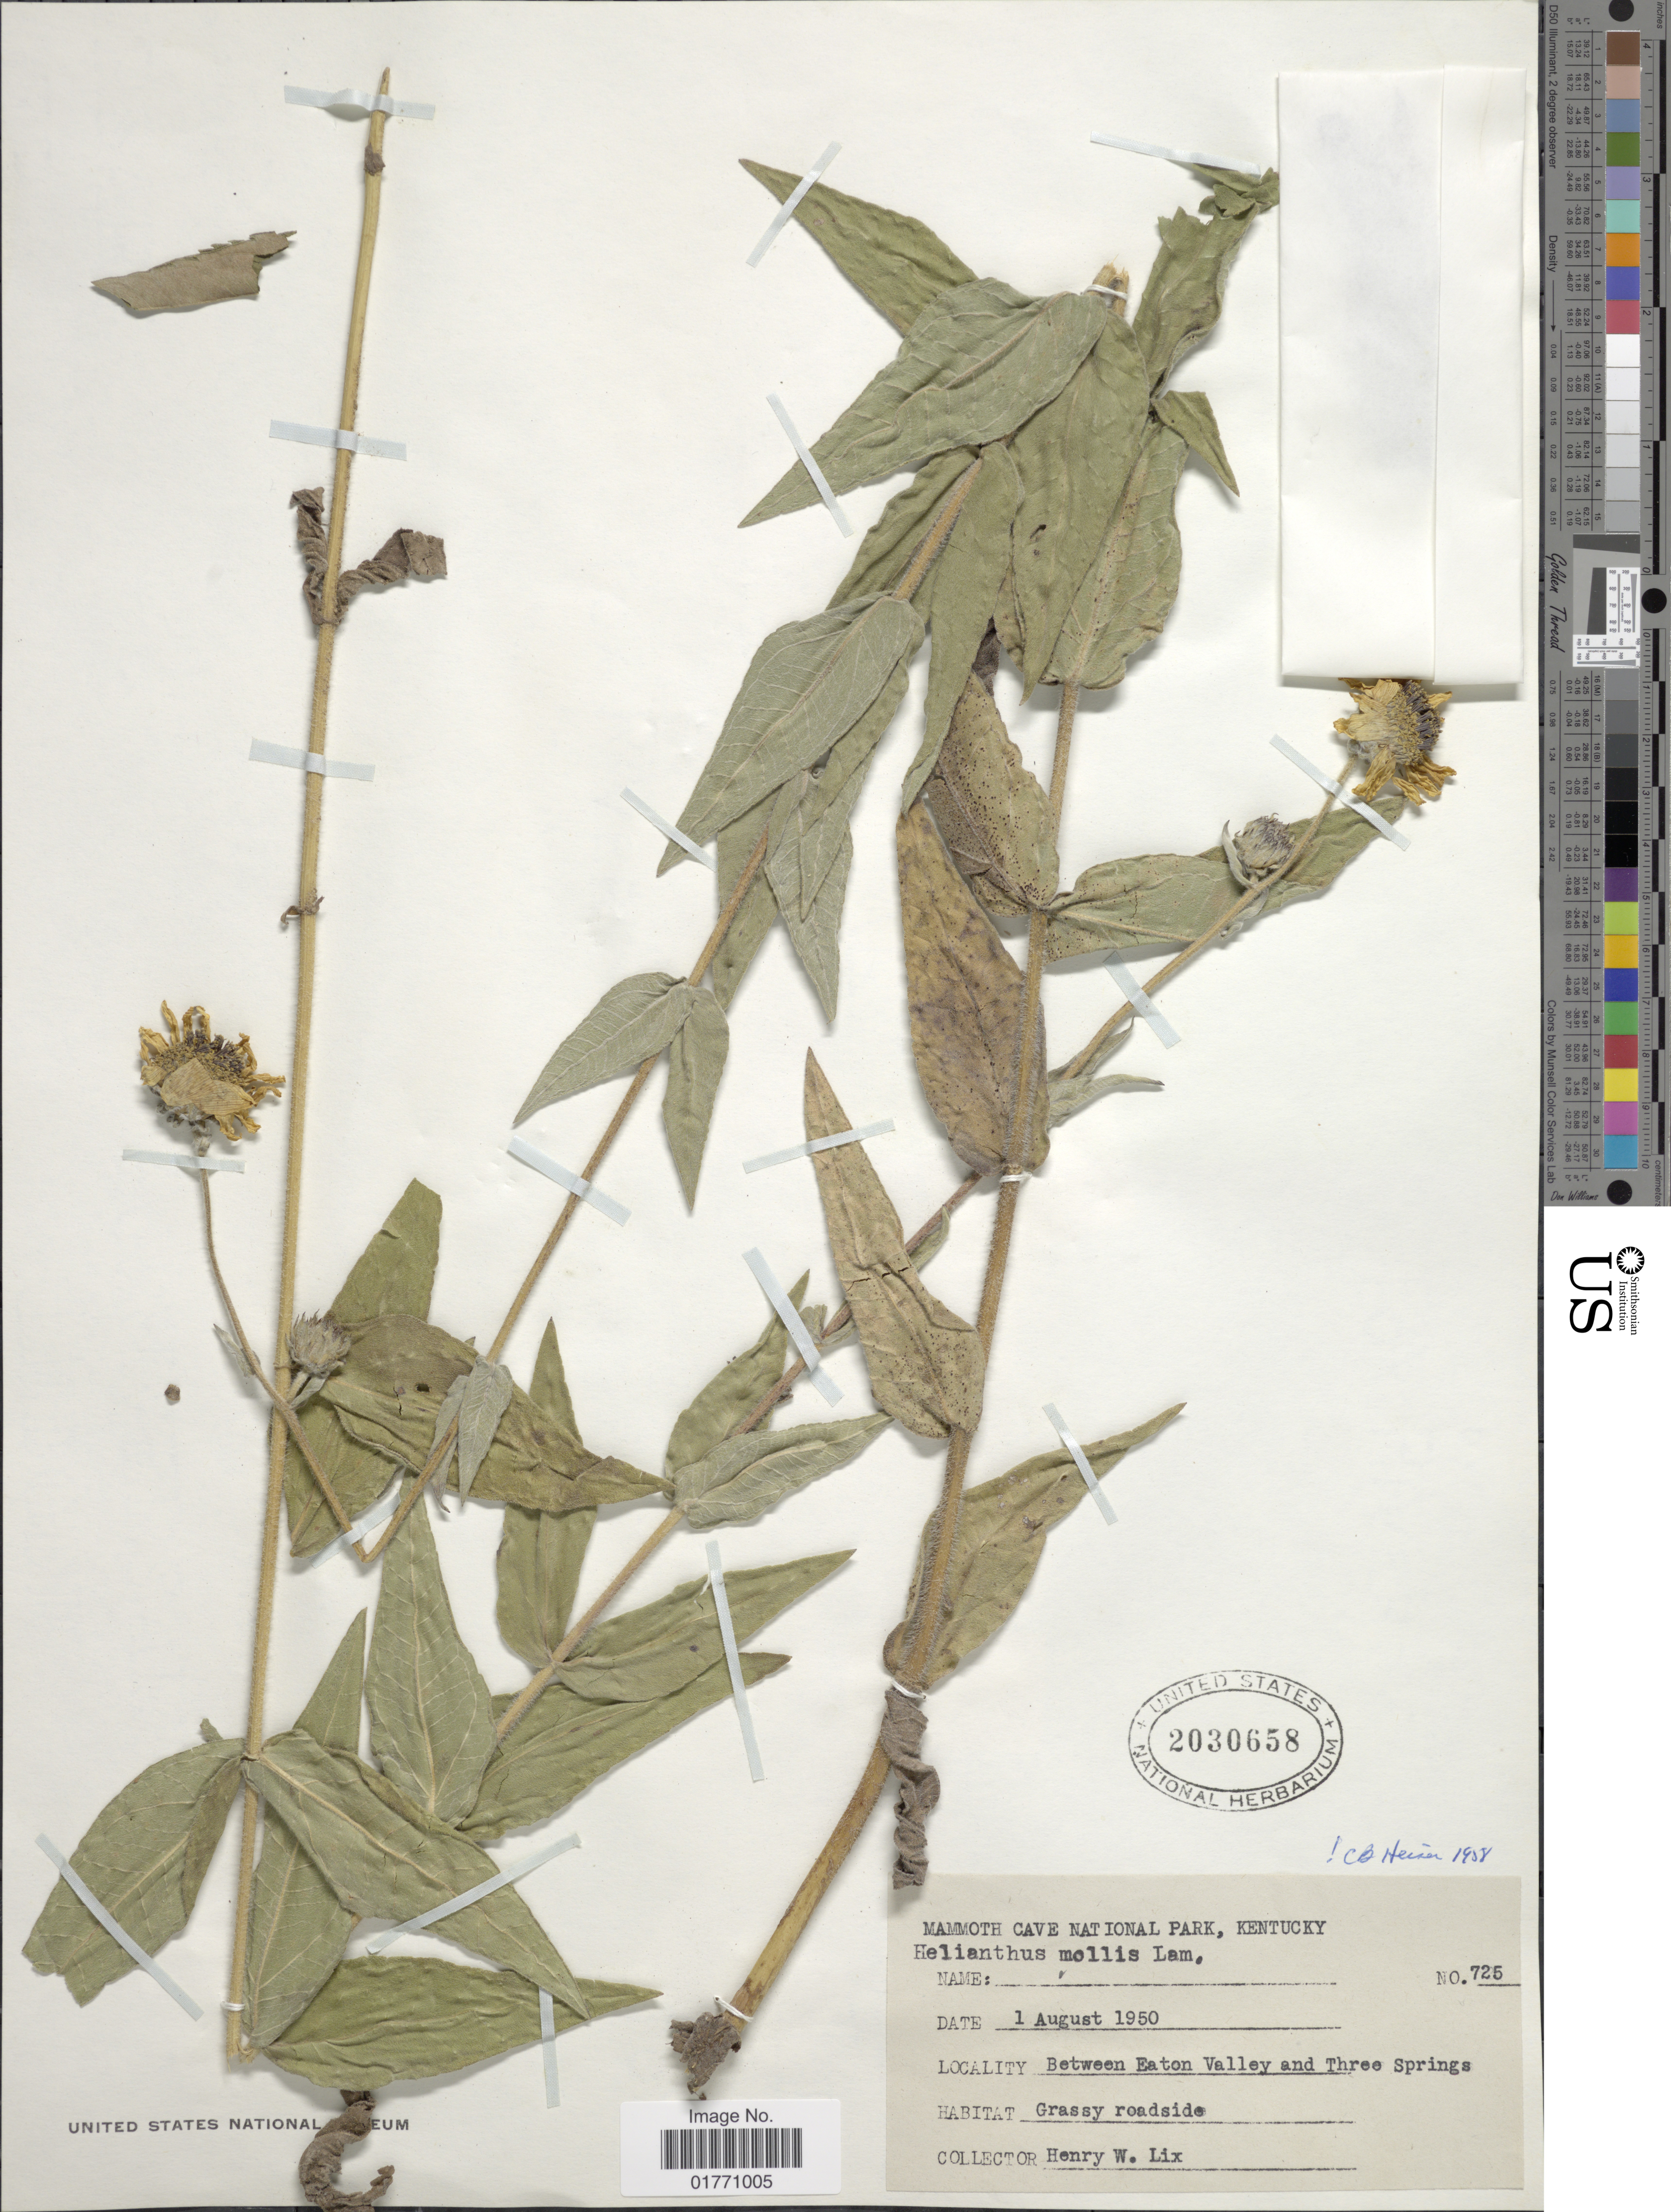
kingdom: Plantae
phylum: Tracheophyta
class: Magnoliopsida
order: Asterales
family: Asteraceae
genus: Helianthus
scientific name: Helianthus mollis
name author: Lam.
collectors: H. W. Lix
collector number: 725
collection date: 1950-08-01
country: United States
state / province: Kentucky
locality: Mammoth Cave National Park, between Eaton Valley and Three Springs, grassy roadside.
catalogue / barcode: US 2030658